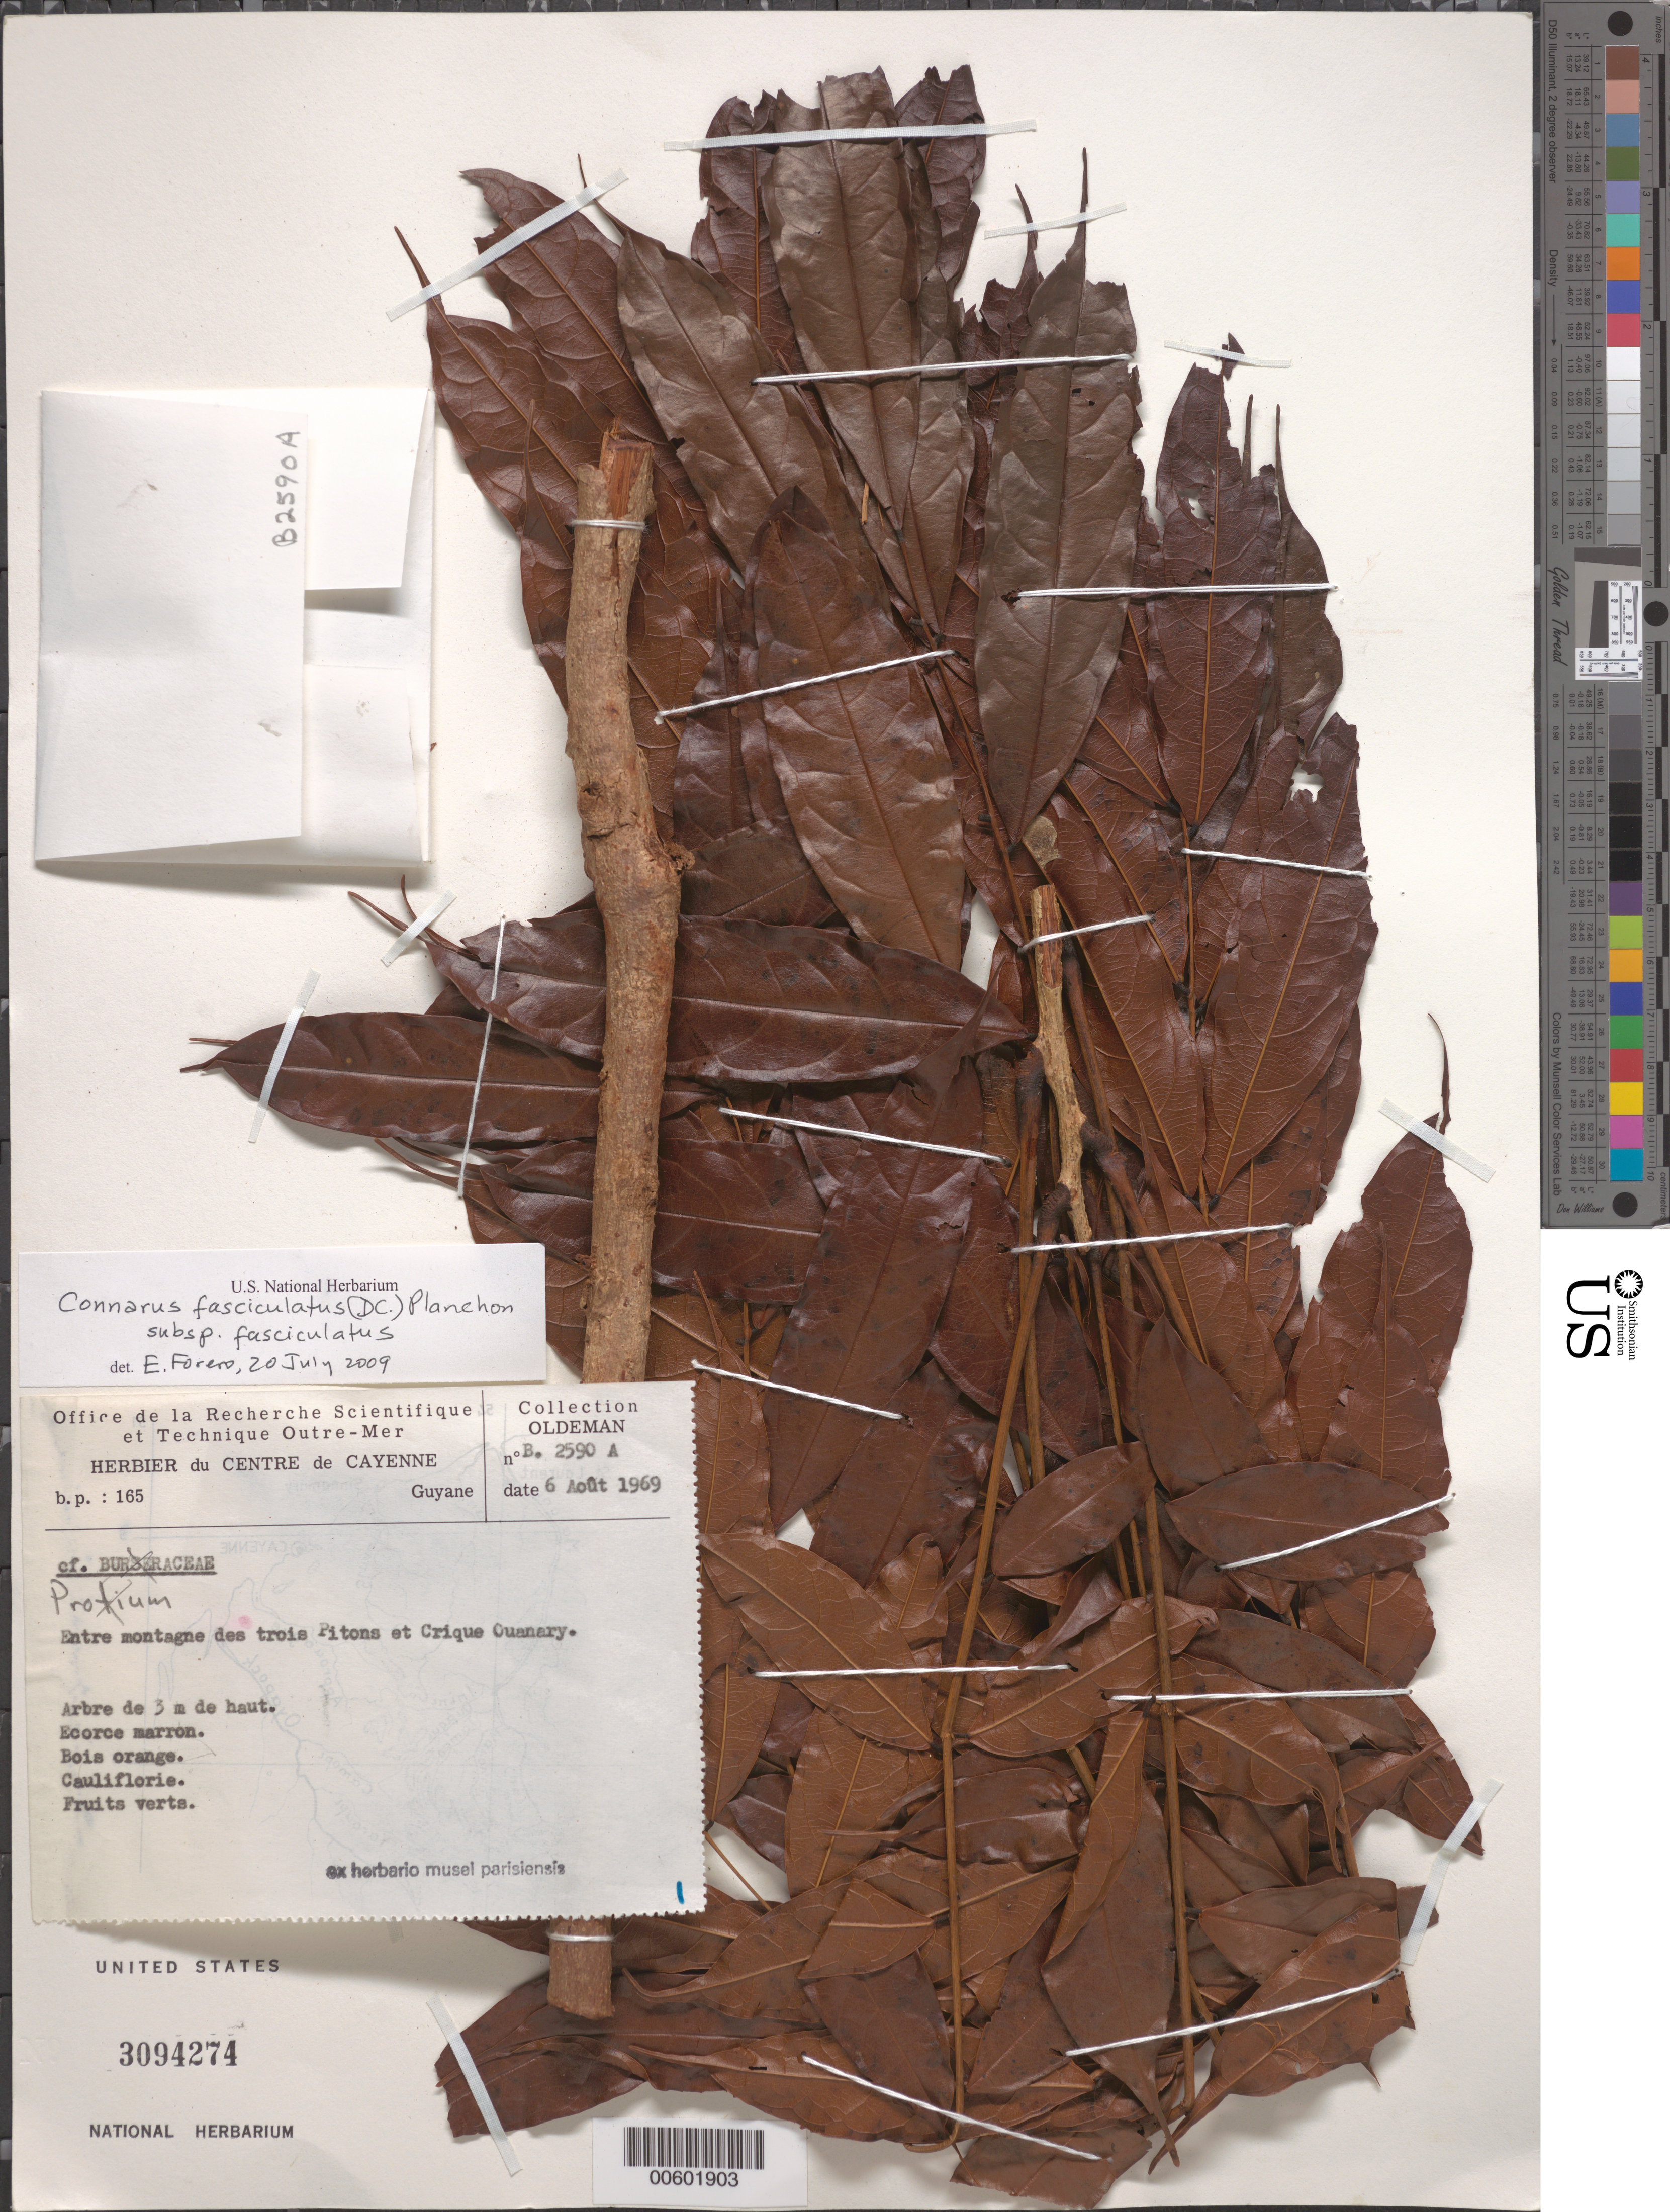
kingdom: Plantae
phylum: Tracheophyta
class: Magnoliopsida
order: Oxalidales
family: Connaraceae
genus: Connarus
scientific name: Connarus fasciculatus subsp. fasciculatus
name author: (DC.) Planch.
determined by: Forero, E.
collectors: R. Oldeman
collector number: B 2590 a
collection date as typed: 6-Aug-69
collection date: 1969-08-06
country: French Guiana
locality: Montagne des trois Pitons á Crique Ouanary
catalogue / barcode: US 3094274